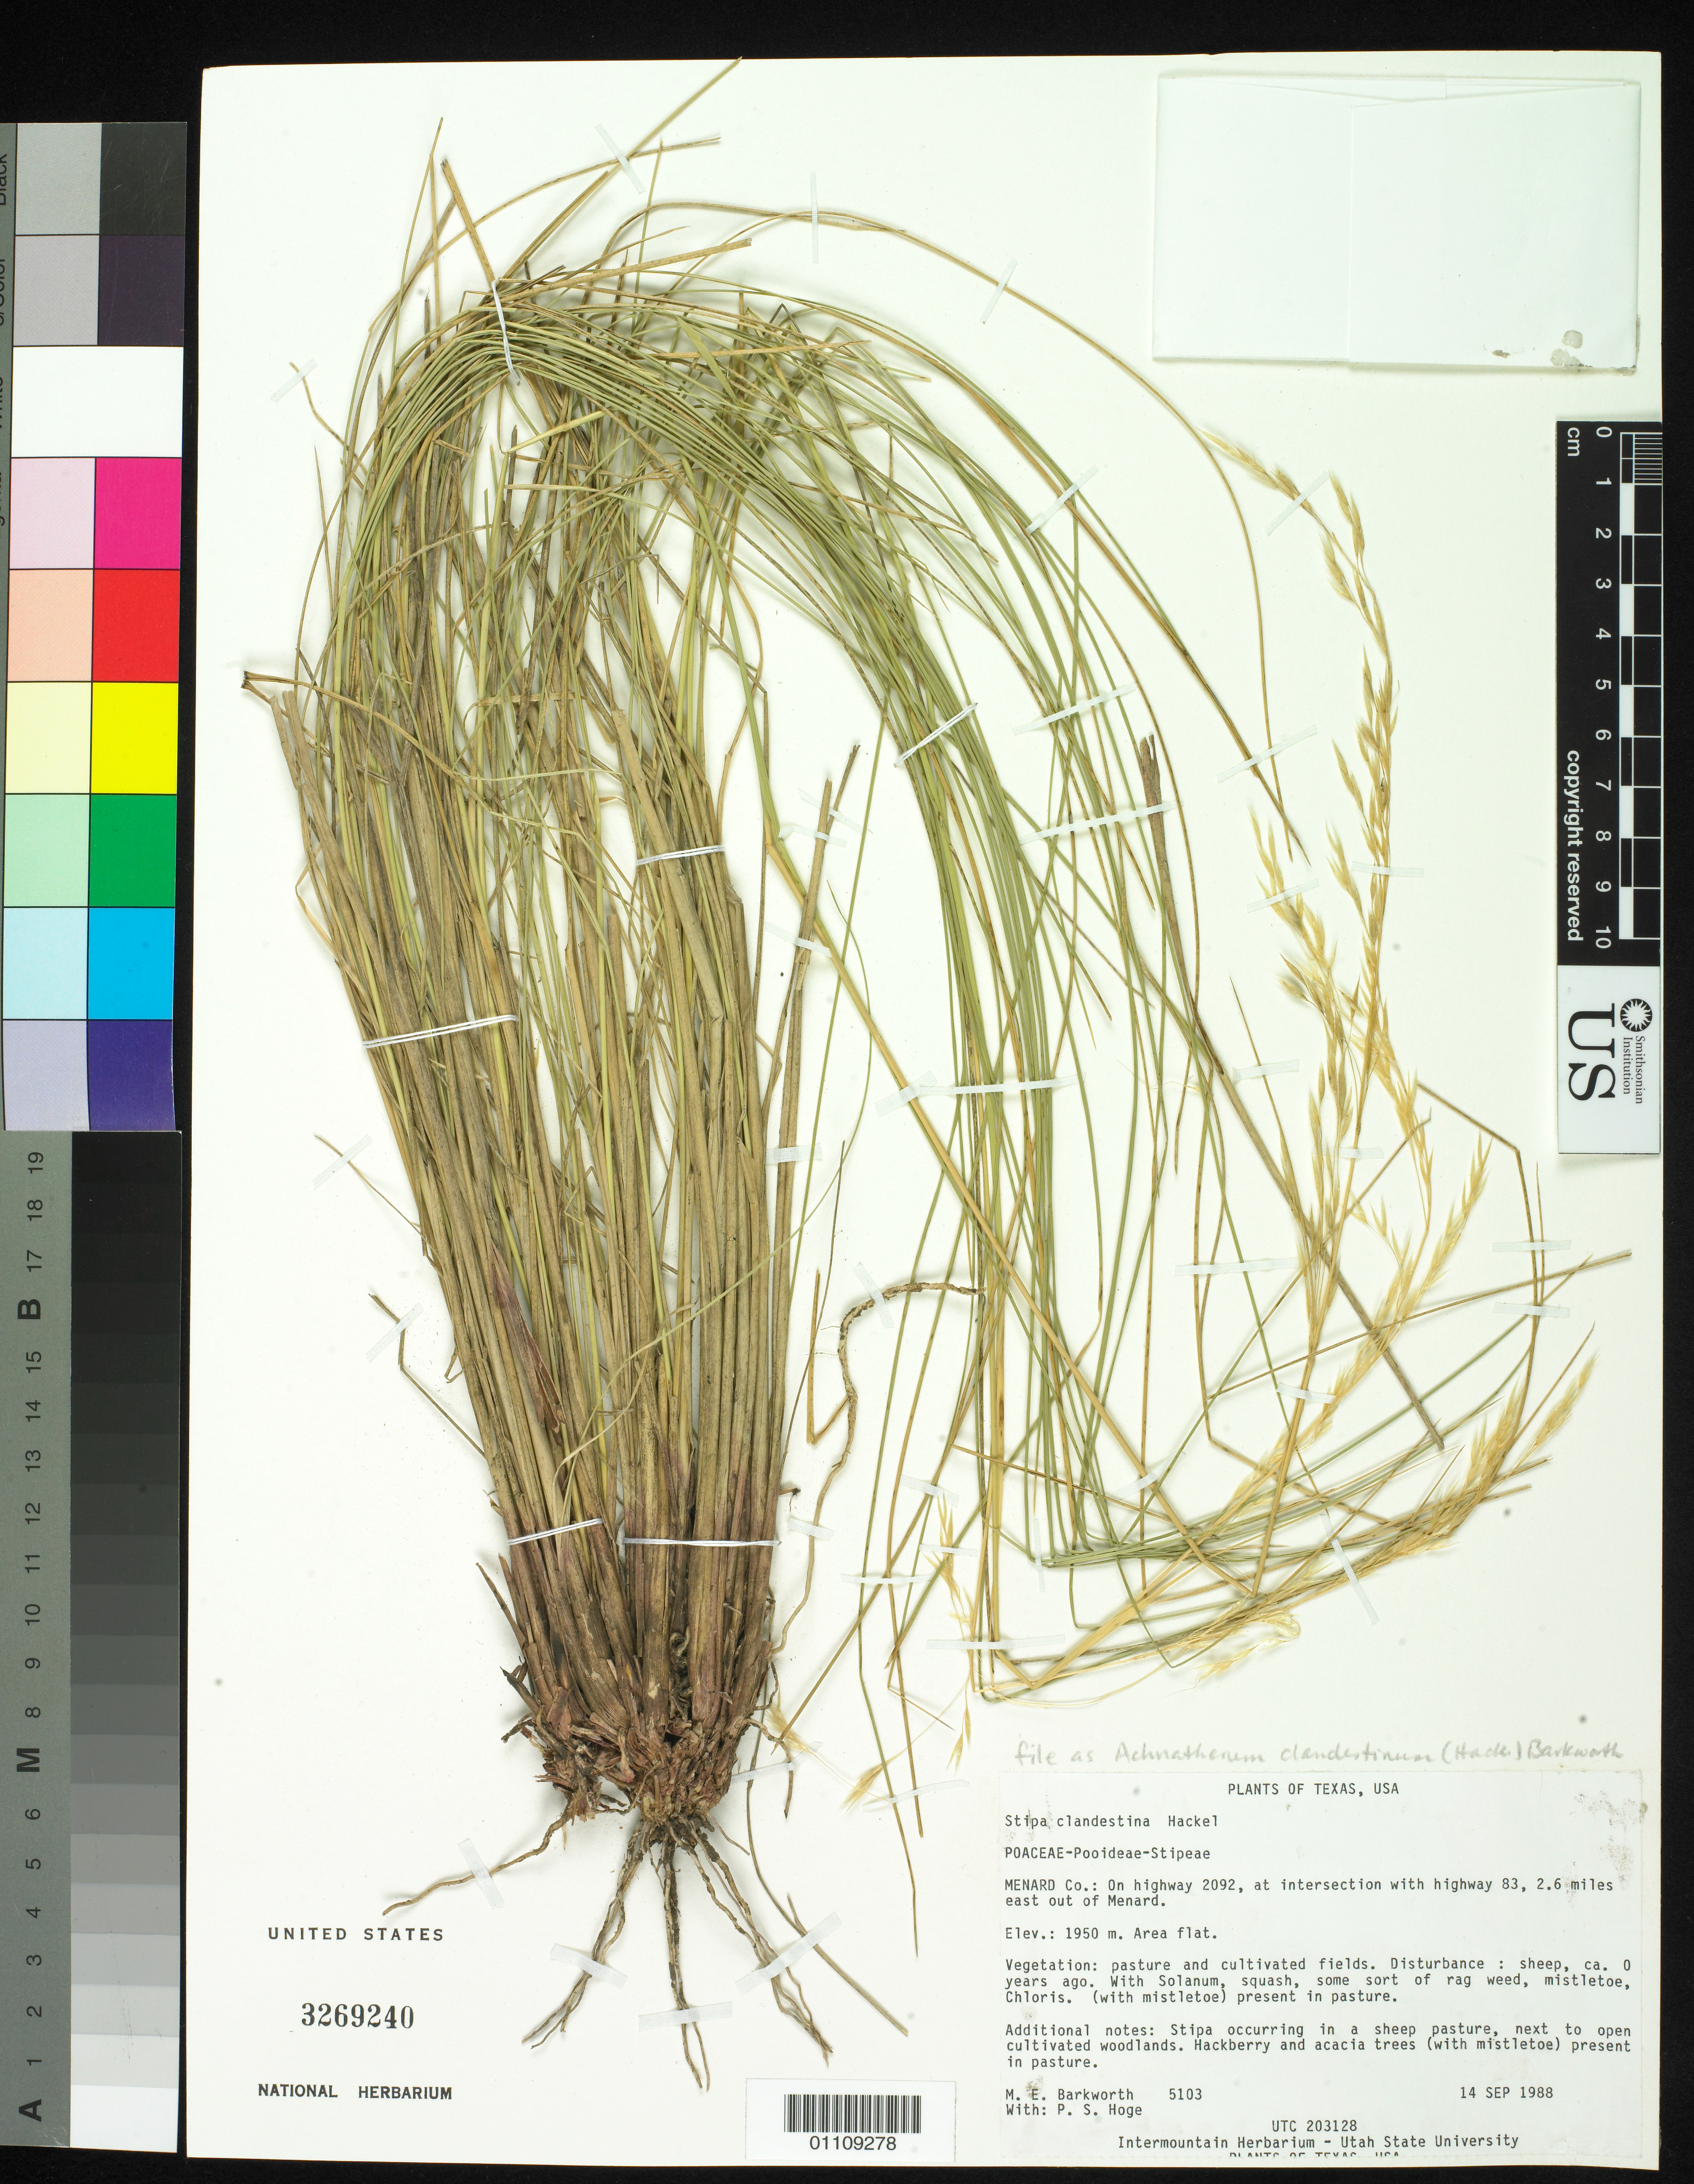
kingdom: Plantae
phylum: Tracheophyta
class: Liliopsida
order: Poales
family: Poaceae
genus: Achnatherum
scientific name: Achnatherum clandestinum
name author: (Hack.) Barkworth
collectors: M. E. Barkworth & P. S. Hoge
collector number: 5103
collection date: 1988-09-14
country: United States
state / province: Texas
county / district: Menard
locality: On highway 2092, at intersection with highway 83, 2.6 miles E. of Menard.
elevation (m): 1950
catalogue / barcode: US 3269240